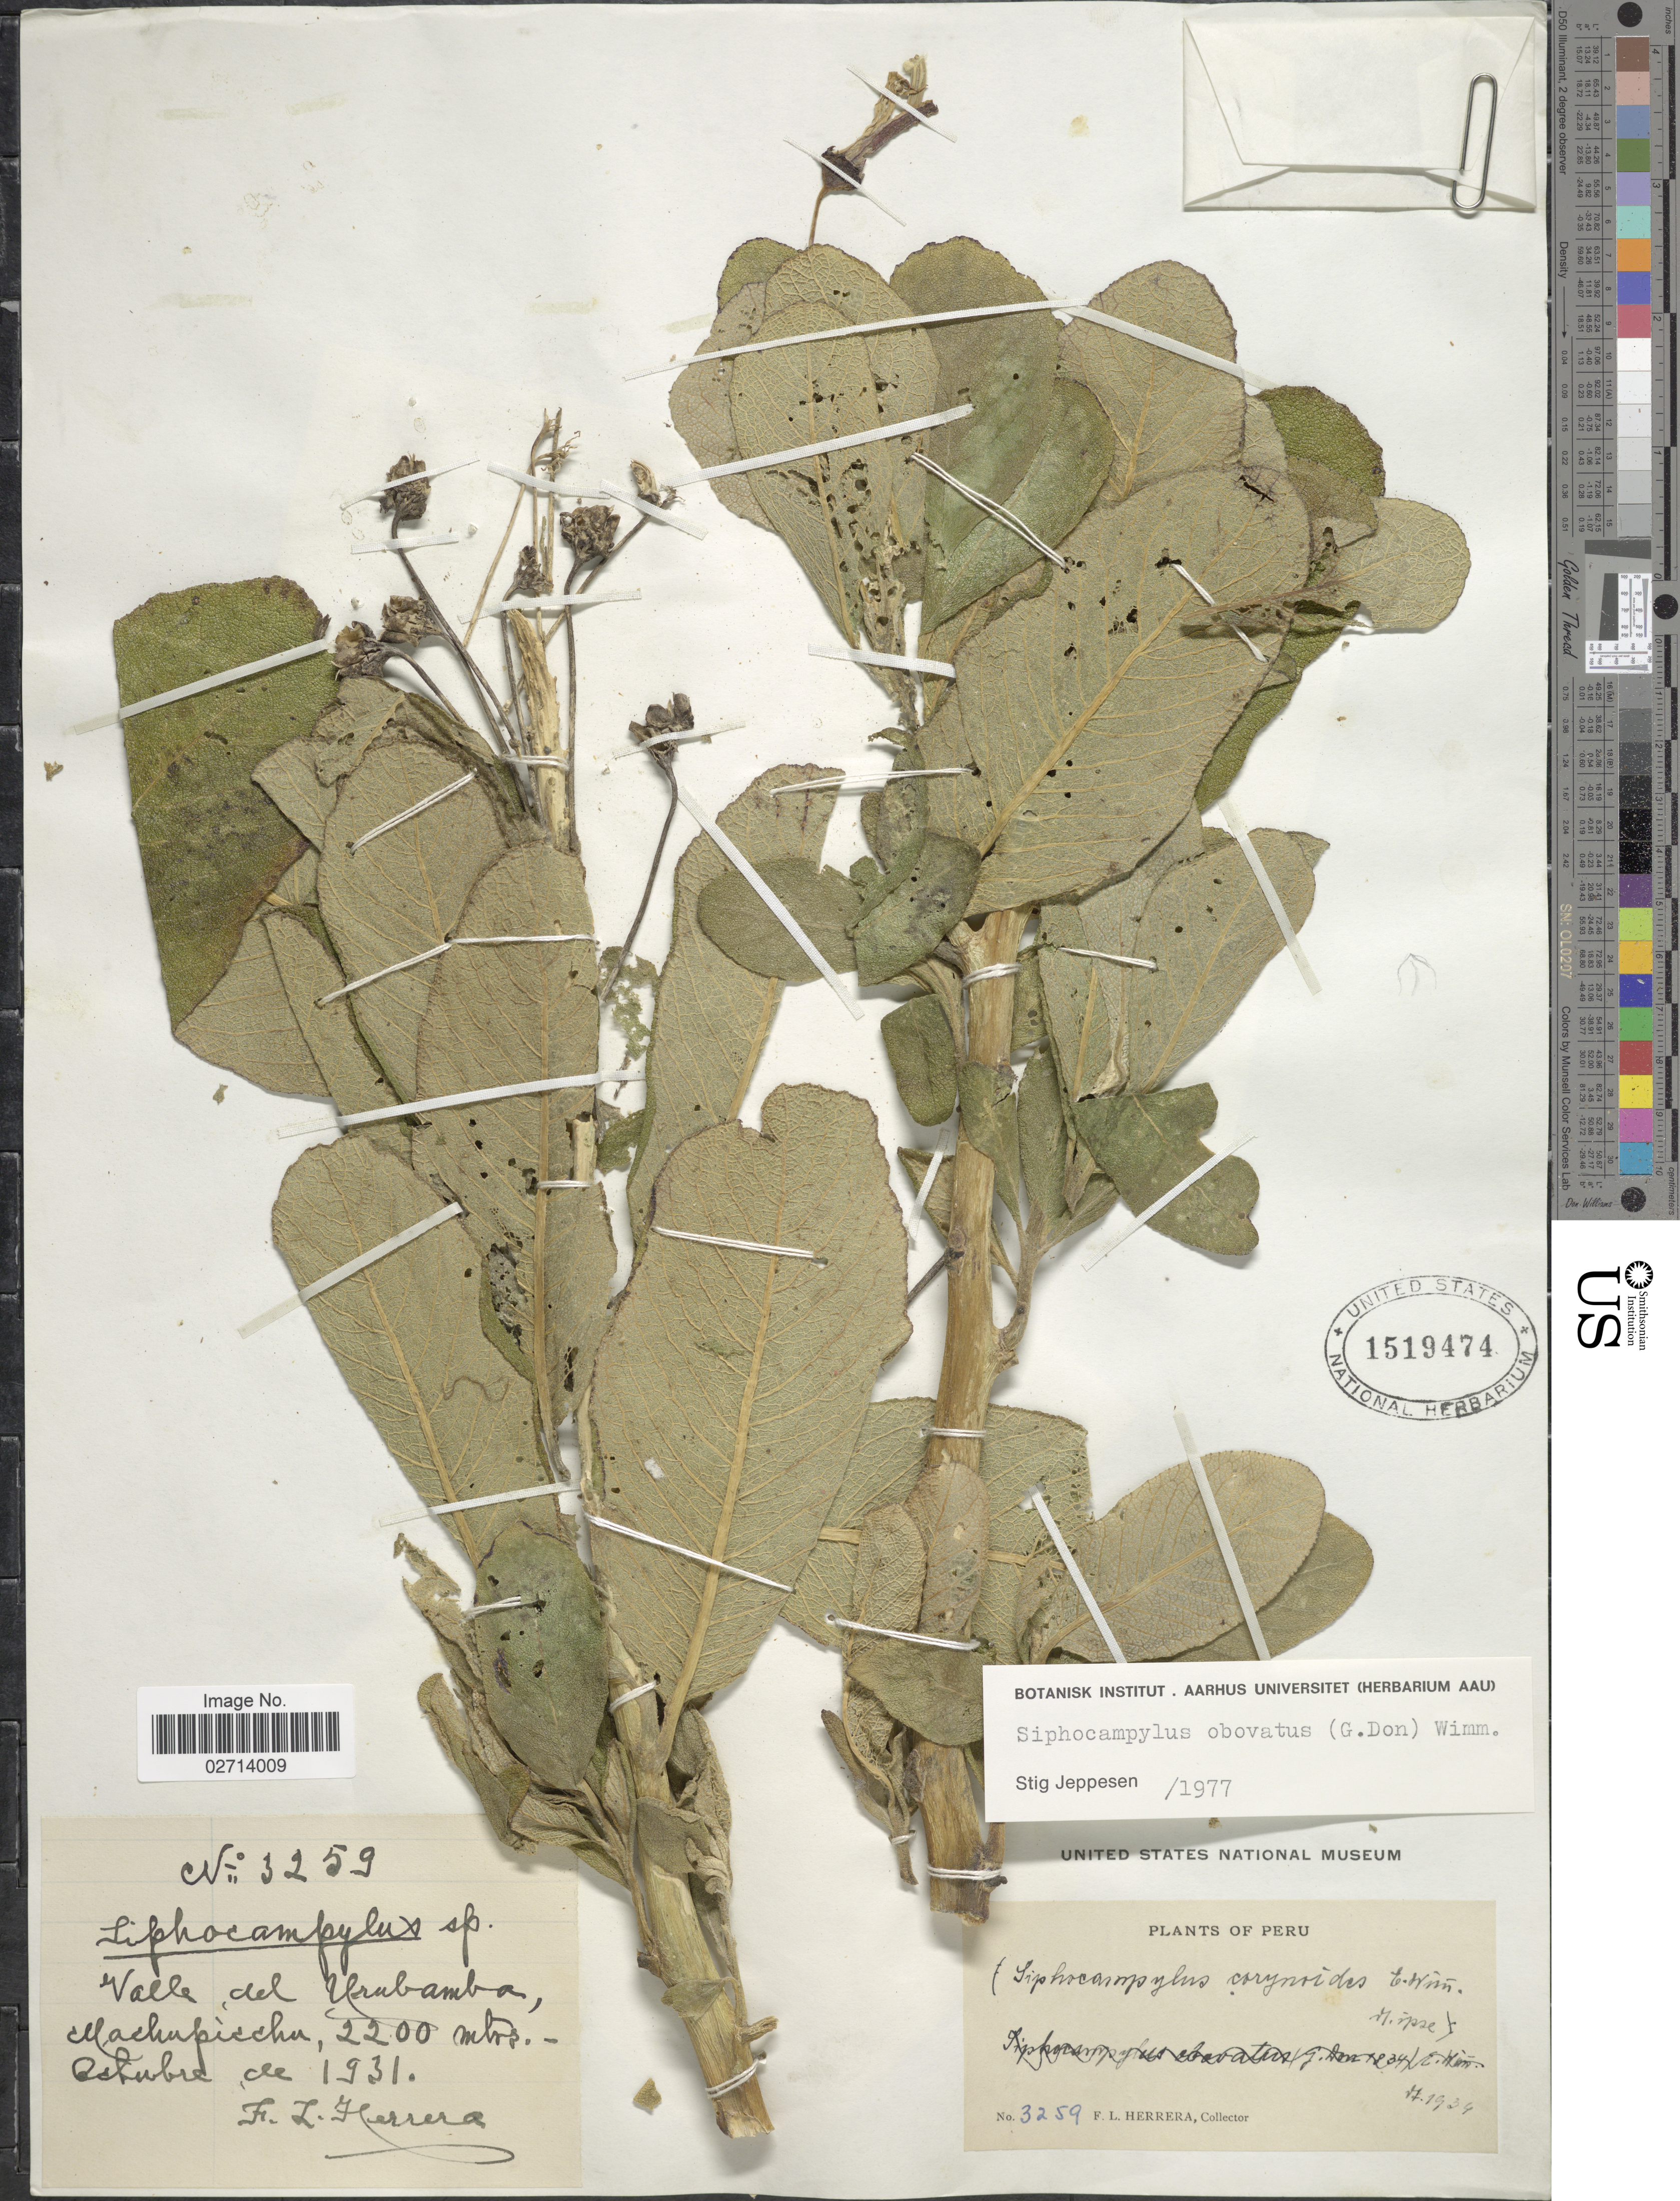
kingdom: Plantae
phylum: Tracheophyta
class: Magnoliopsida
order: Asterales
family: Campanulaceae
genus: Siphocampylus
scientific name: Siphocampylus obovatus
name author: (G. Don) E. Wimm.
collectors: F. L. Herrera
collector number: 3259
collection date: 1931-10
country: Peru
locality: Valle del Urubamba, Machu Picchu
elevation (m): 2200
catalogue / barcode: US 1519474